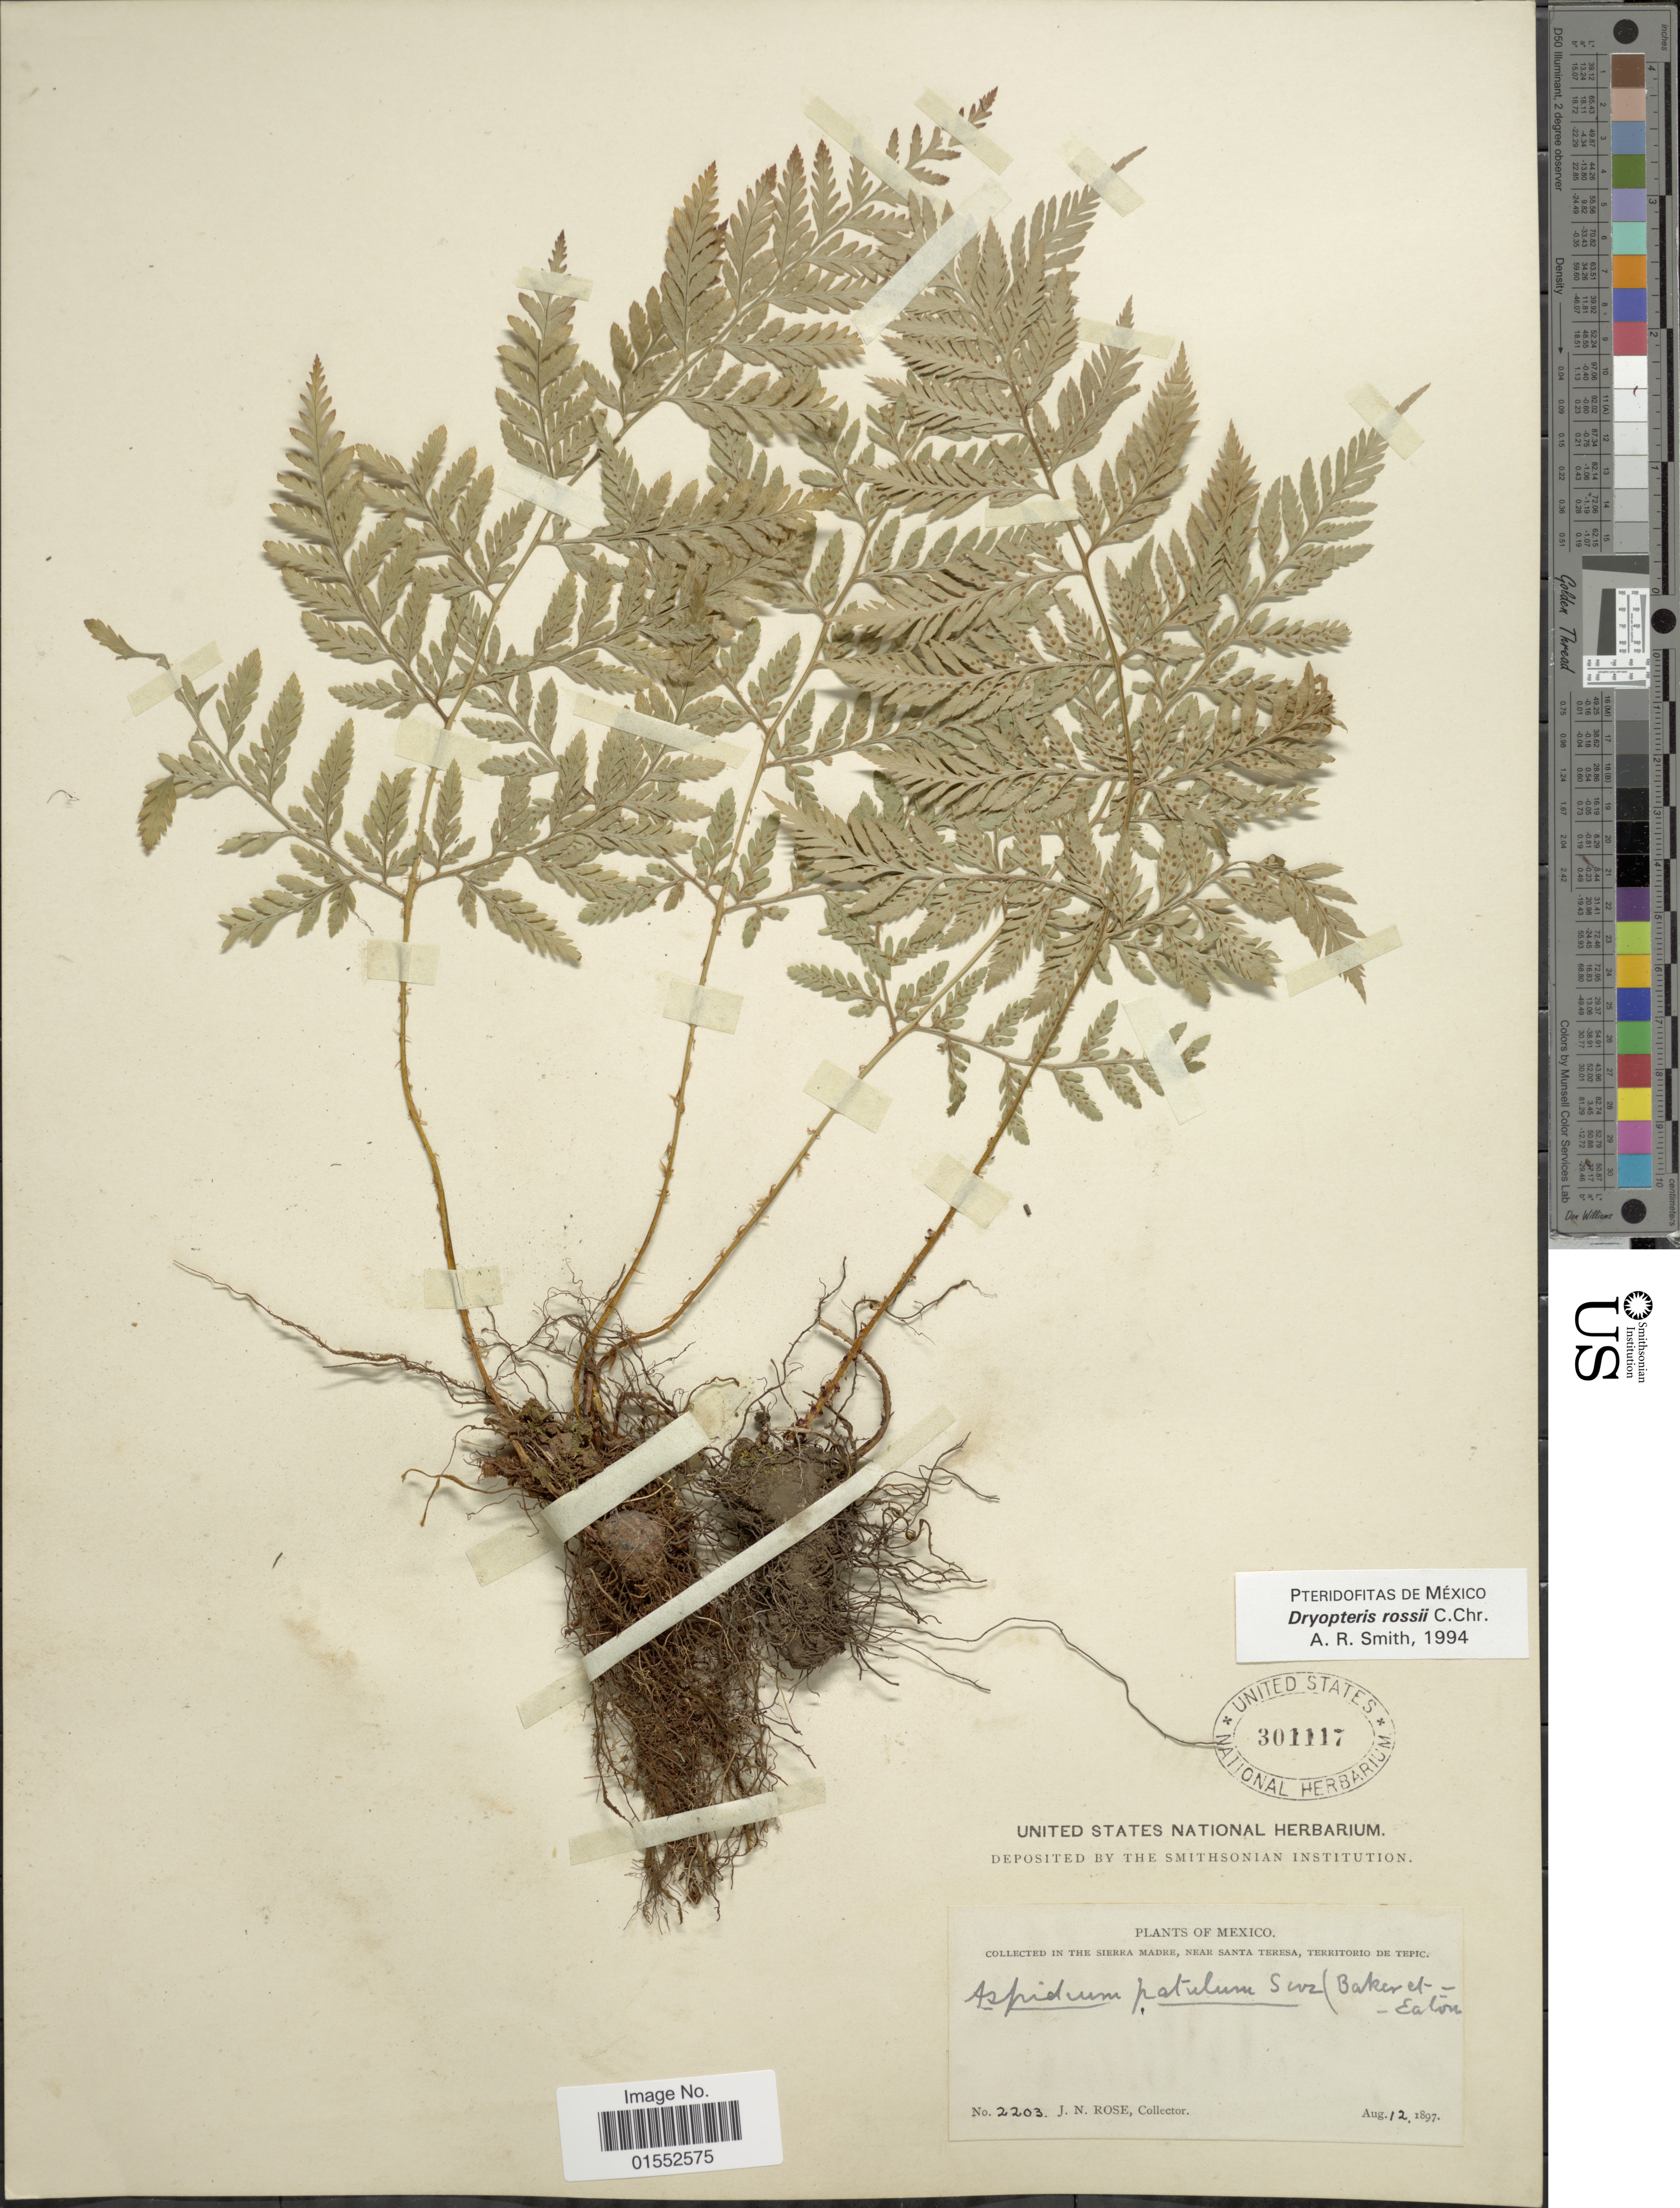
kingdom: Plantae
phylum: Tracheophyta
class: Polypodiopsida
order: Polypodiales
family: Dryopteridaceae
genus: Dryopteris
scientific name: Dryopteris rossii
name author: C. Chr.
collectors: J. N. Rose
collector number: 2203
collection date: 1897-08-12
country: Mexico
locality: Sierra Madre, near Santa Teresa, Territorio de Tepic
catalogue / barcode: US 301117